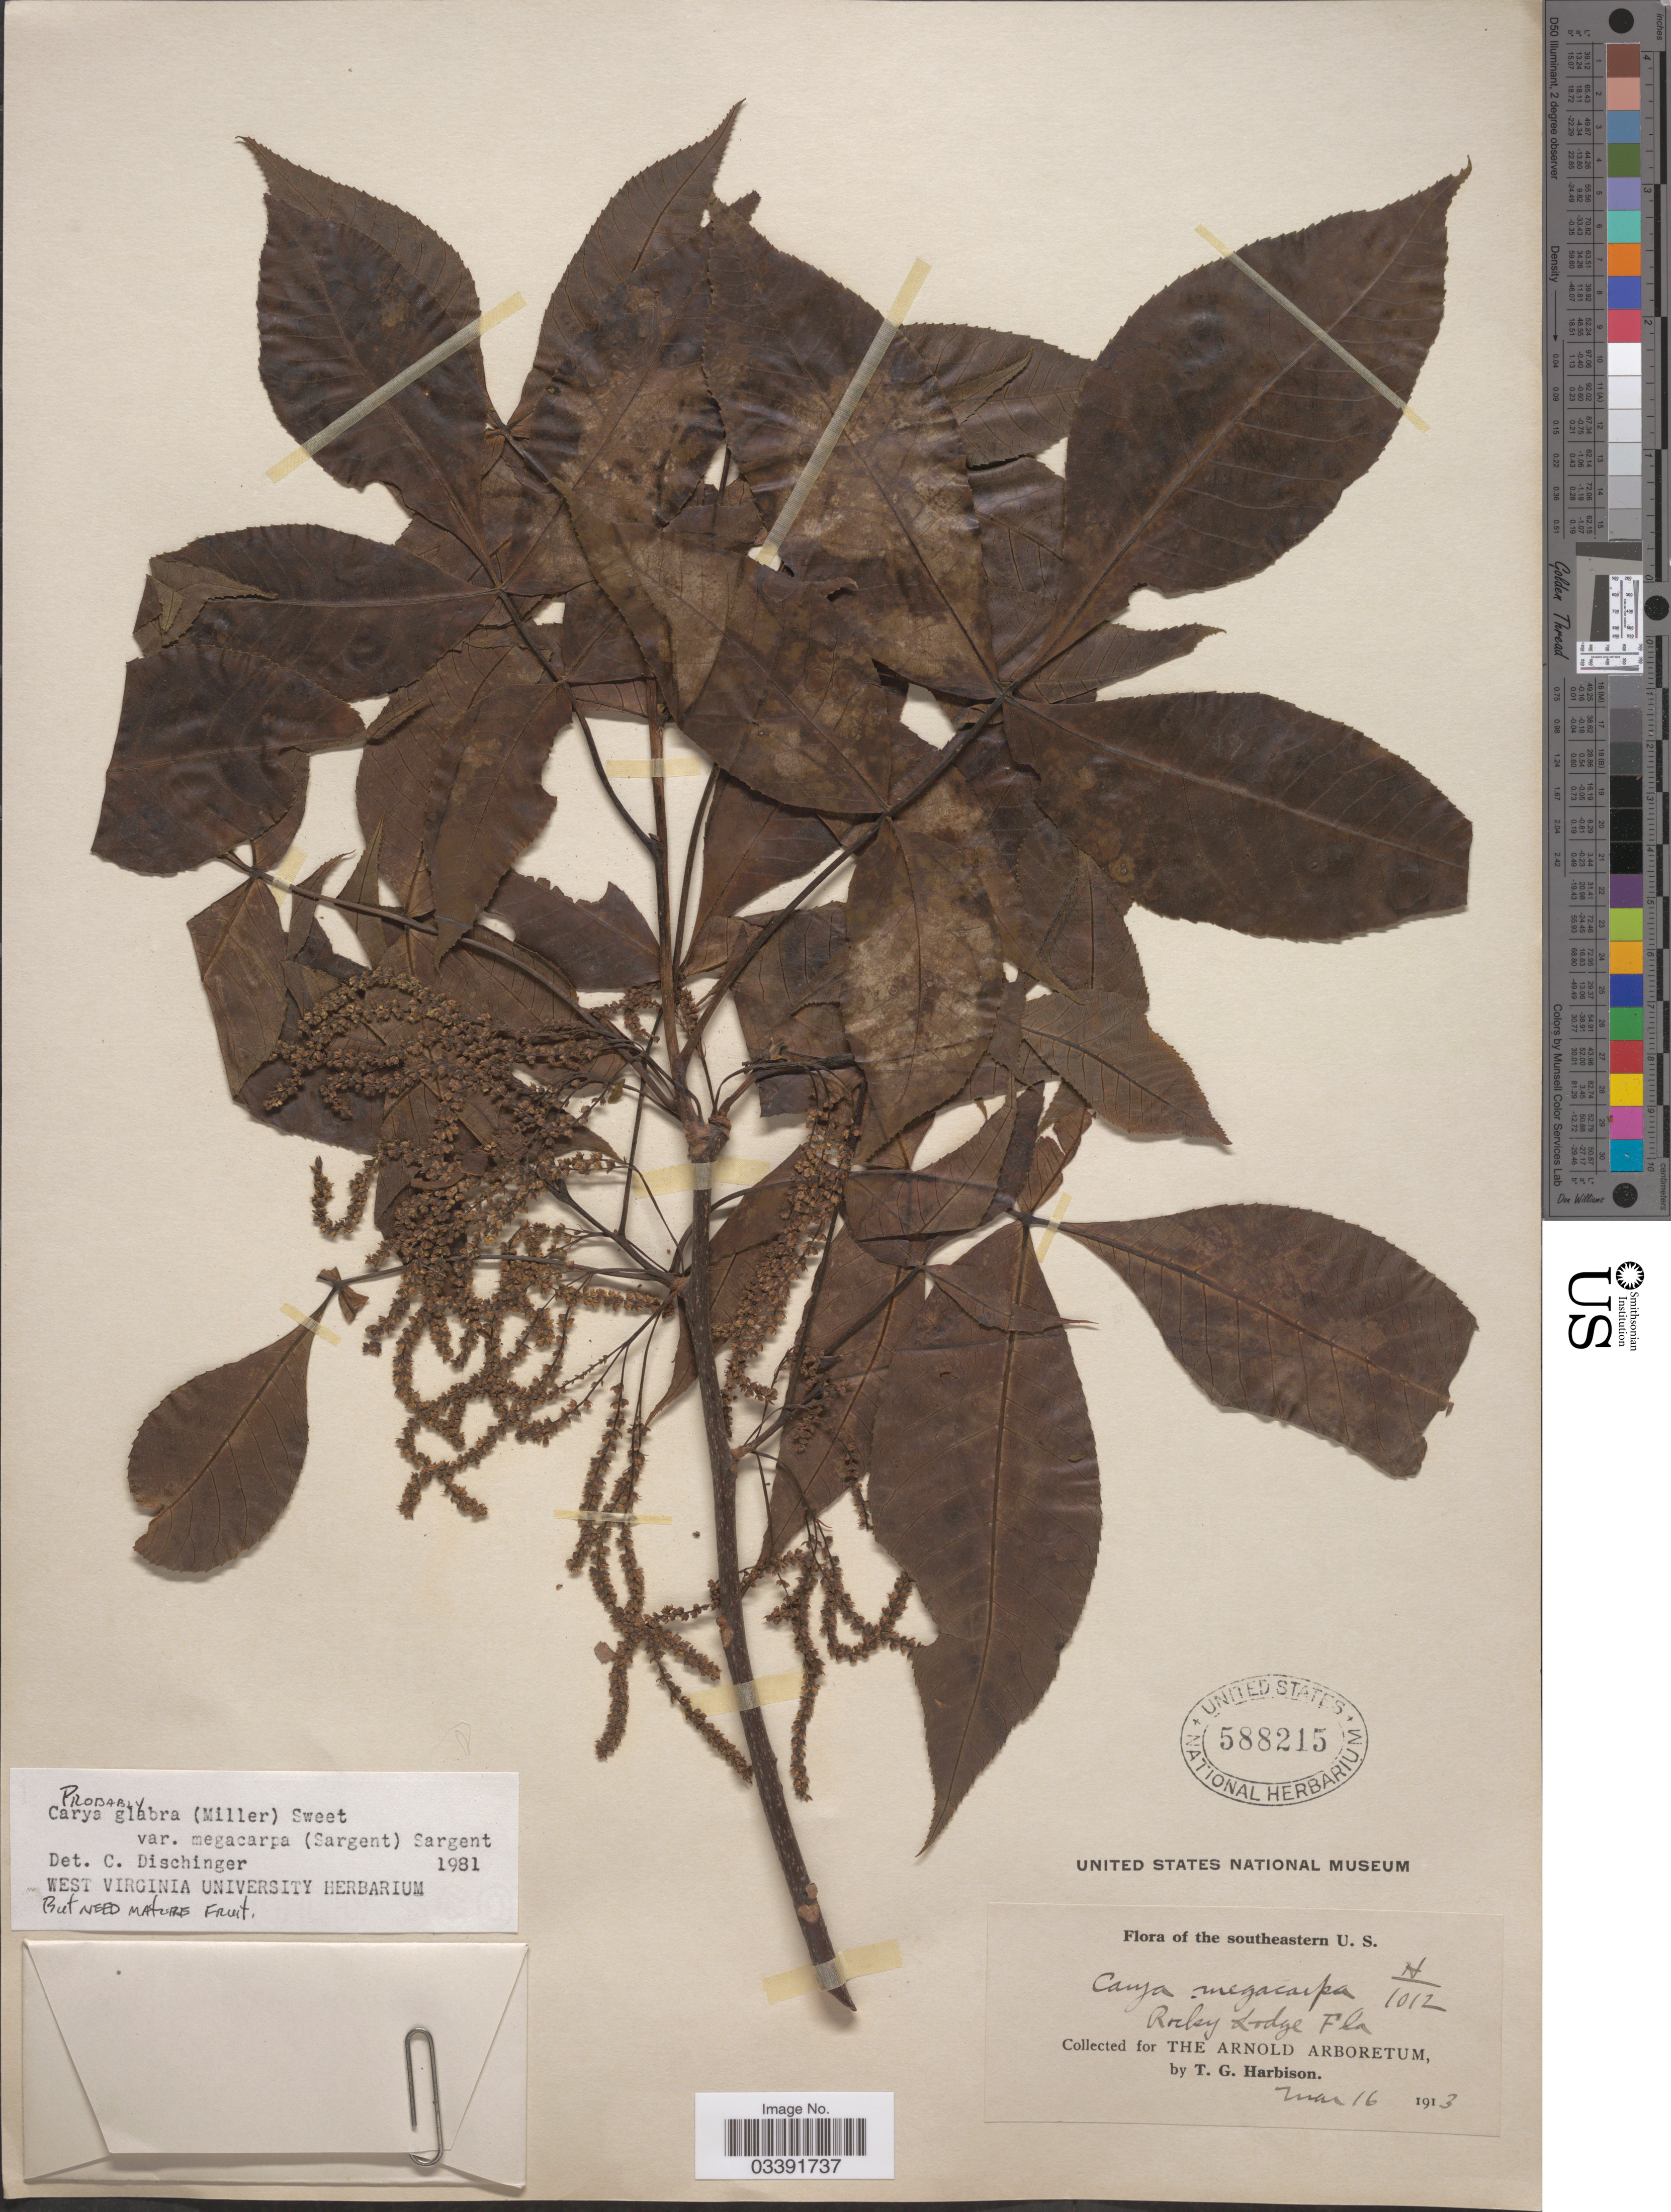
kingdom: Plantae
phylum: Tracheophyta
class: Magnoliopsida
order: Fagales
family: Juglandaceae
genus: Carya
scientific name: Carya glabra var. megacarpa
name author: (Sarg.) Sarg.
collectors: T. Harbison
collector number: H/1012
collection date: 1913-03-16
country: United States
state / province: Florida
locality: Rocky Lodge.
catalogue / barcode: US 588215